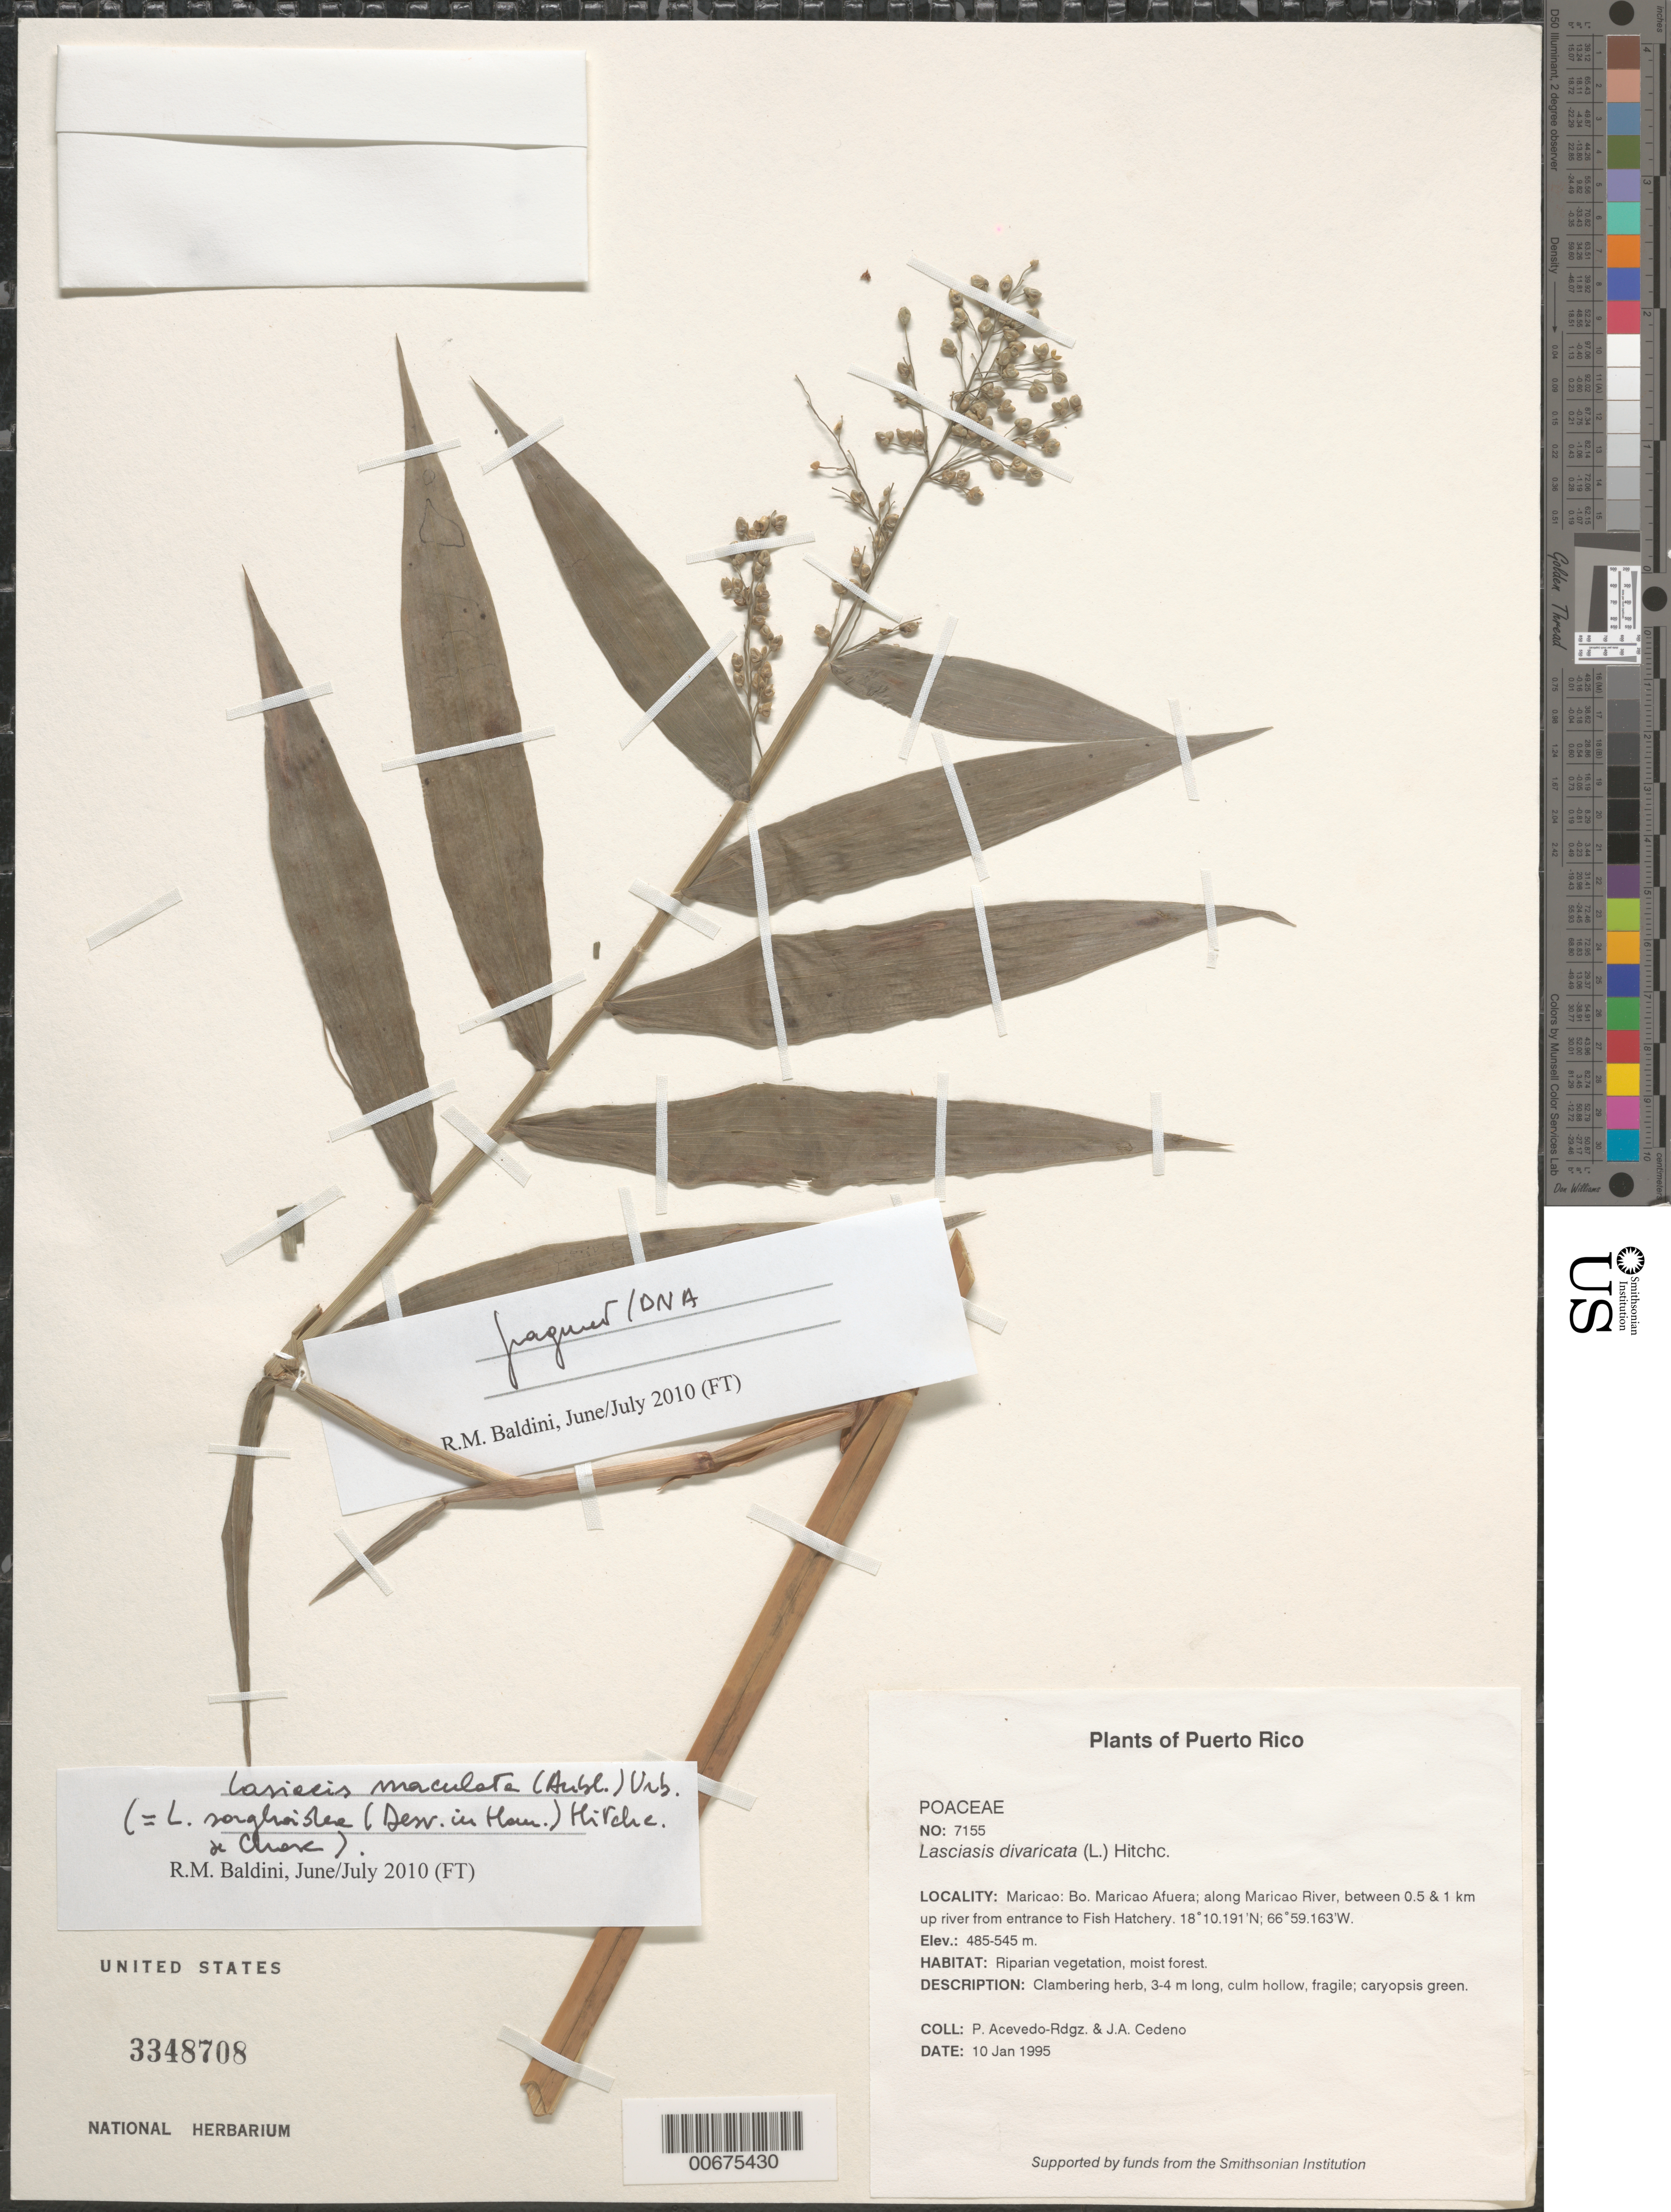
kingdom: Plantae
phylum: Tracheophyta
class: Liliopsida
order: Poales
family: Poaceae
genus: Lasiacis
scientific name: Lasiacis sorghoidea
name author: (Desv. ex Ham.) Hitchc. & Chase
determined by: Baldini, R. M.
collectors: P. Acevedo-Rodr. & J. A. Cedeño M.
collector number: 7155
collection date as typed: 10 Jan 1995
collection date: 1995-01-10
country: Puerto Rico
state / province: Maricao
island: Puerto Rico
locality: Maricao: Bo. Maricao Afuera; along Maricao River, between 0.5 & 1 km up river from entrance to Fish Hatchery.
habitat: Riparian vegetation, moist forest.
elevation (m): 485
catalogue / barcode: US 3348708